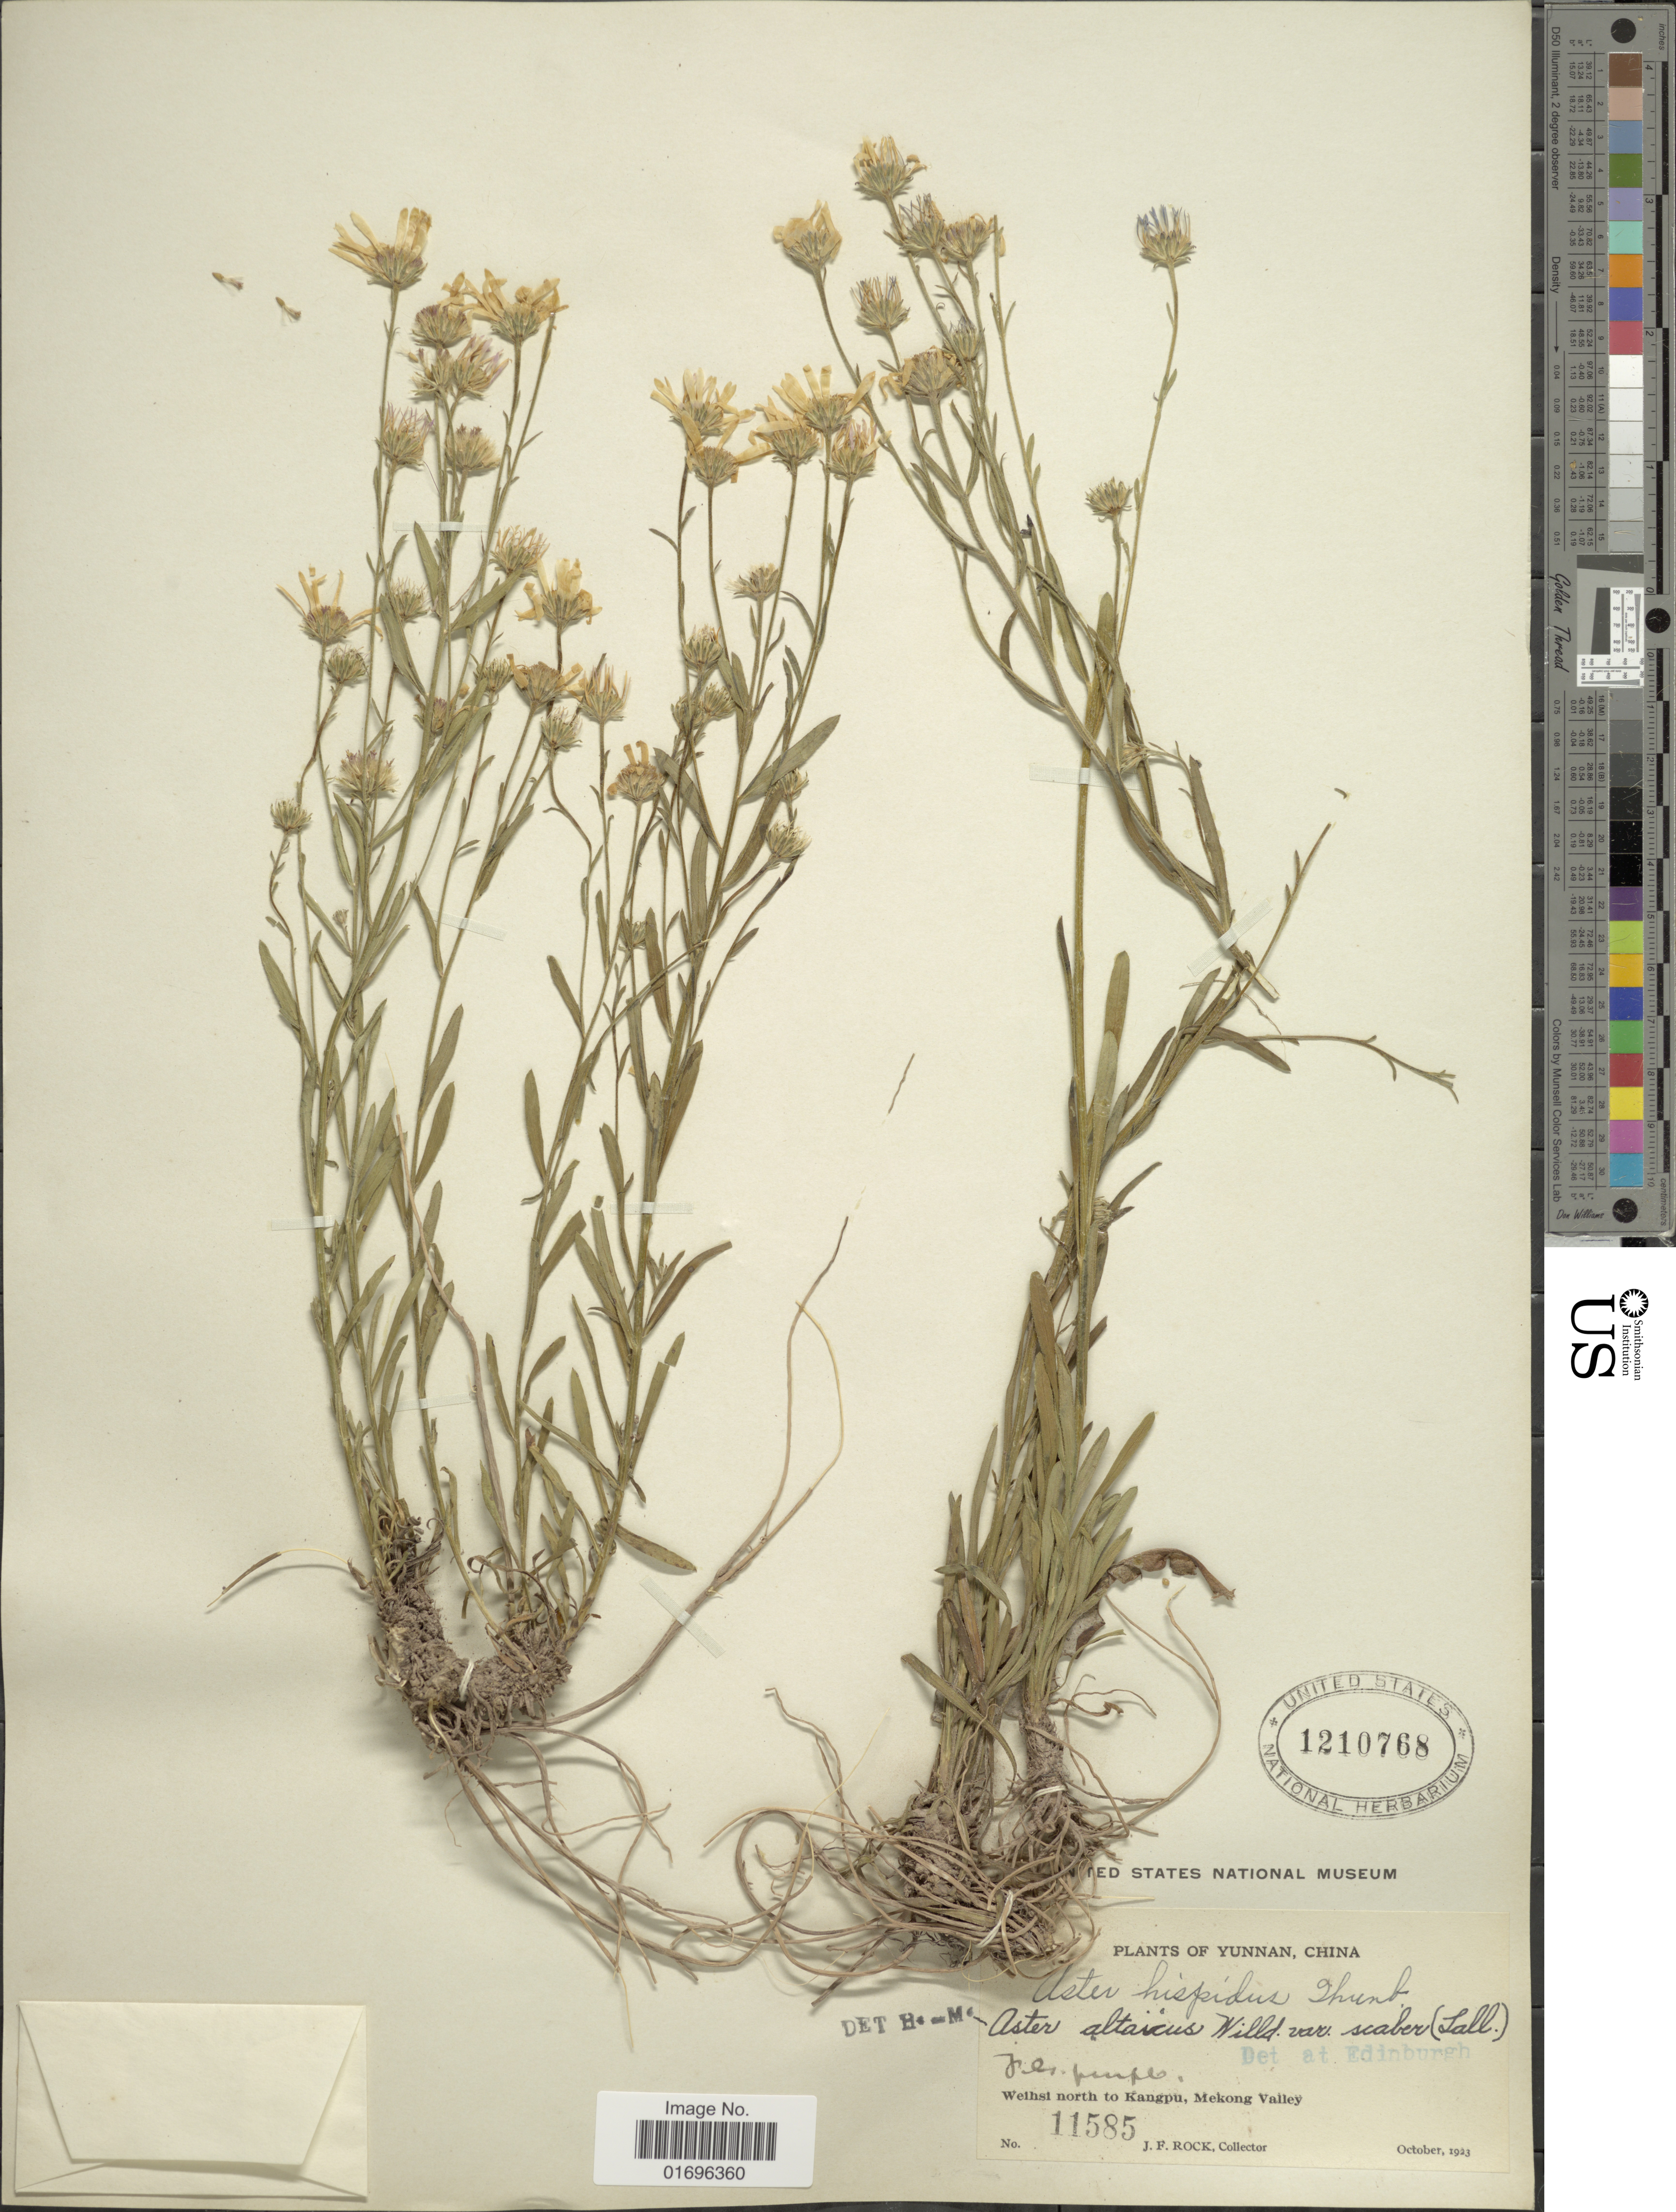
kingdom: Plantae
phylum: Tracheophyta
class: Magnoliopsida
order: Asterales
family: Asteraceae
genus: Aster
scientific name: Aster altaicus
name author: Willd.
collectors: J. Rock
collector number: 11585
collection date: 1923-10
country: China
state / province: Yunnan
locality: Weihsi north to Kangpu, Mekong Valley.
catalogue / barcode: US 1210768